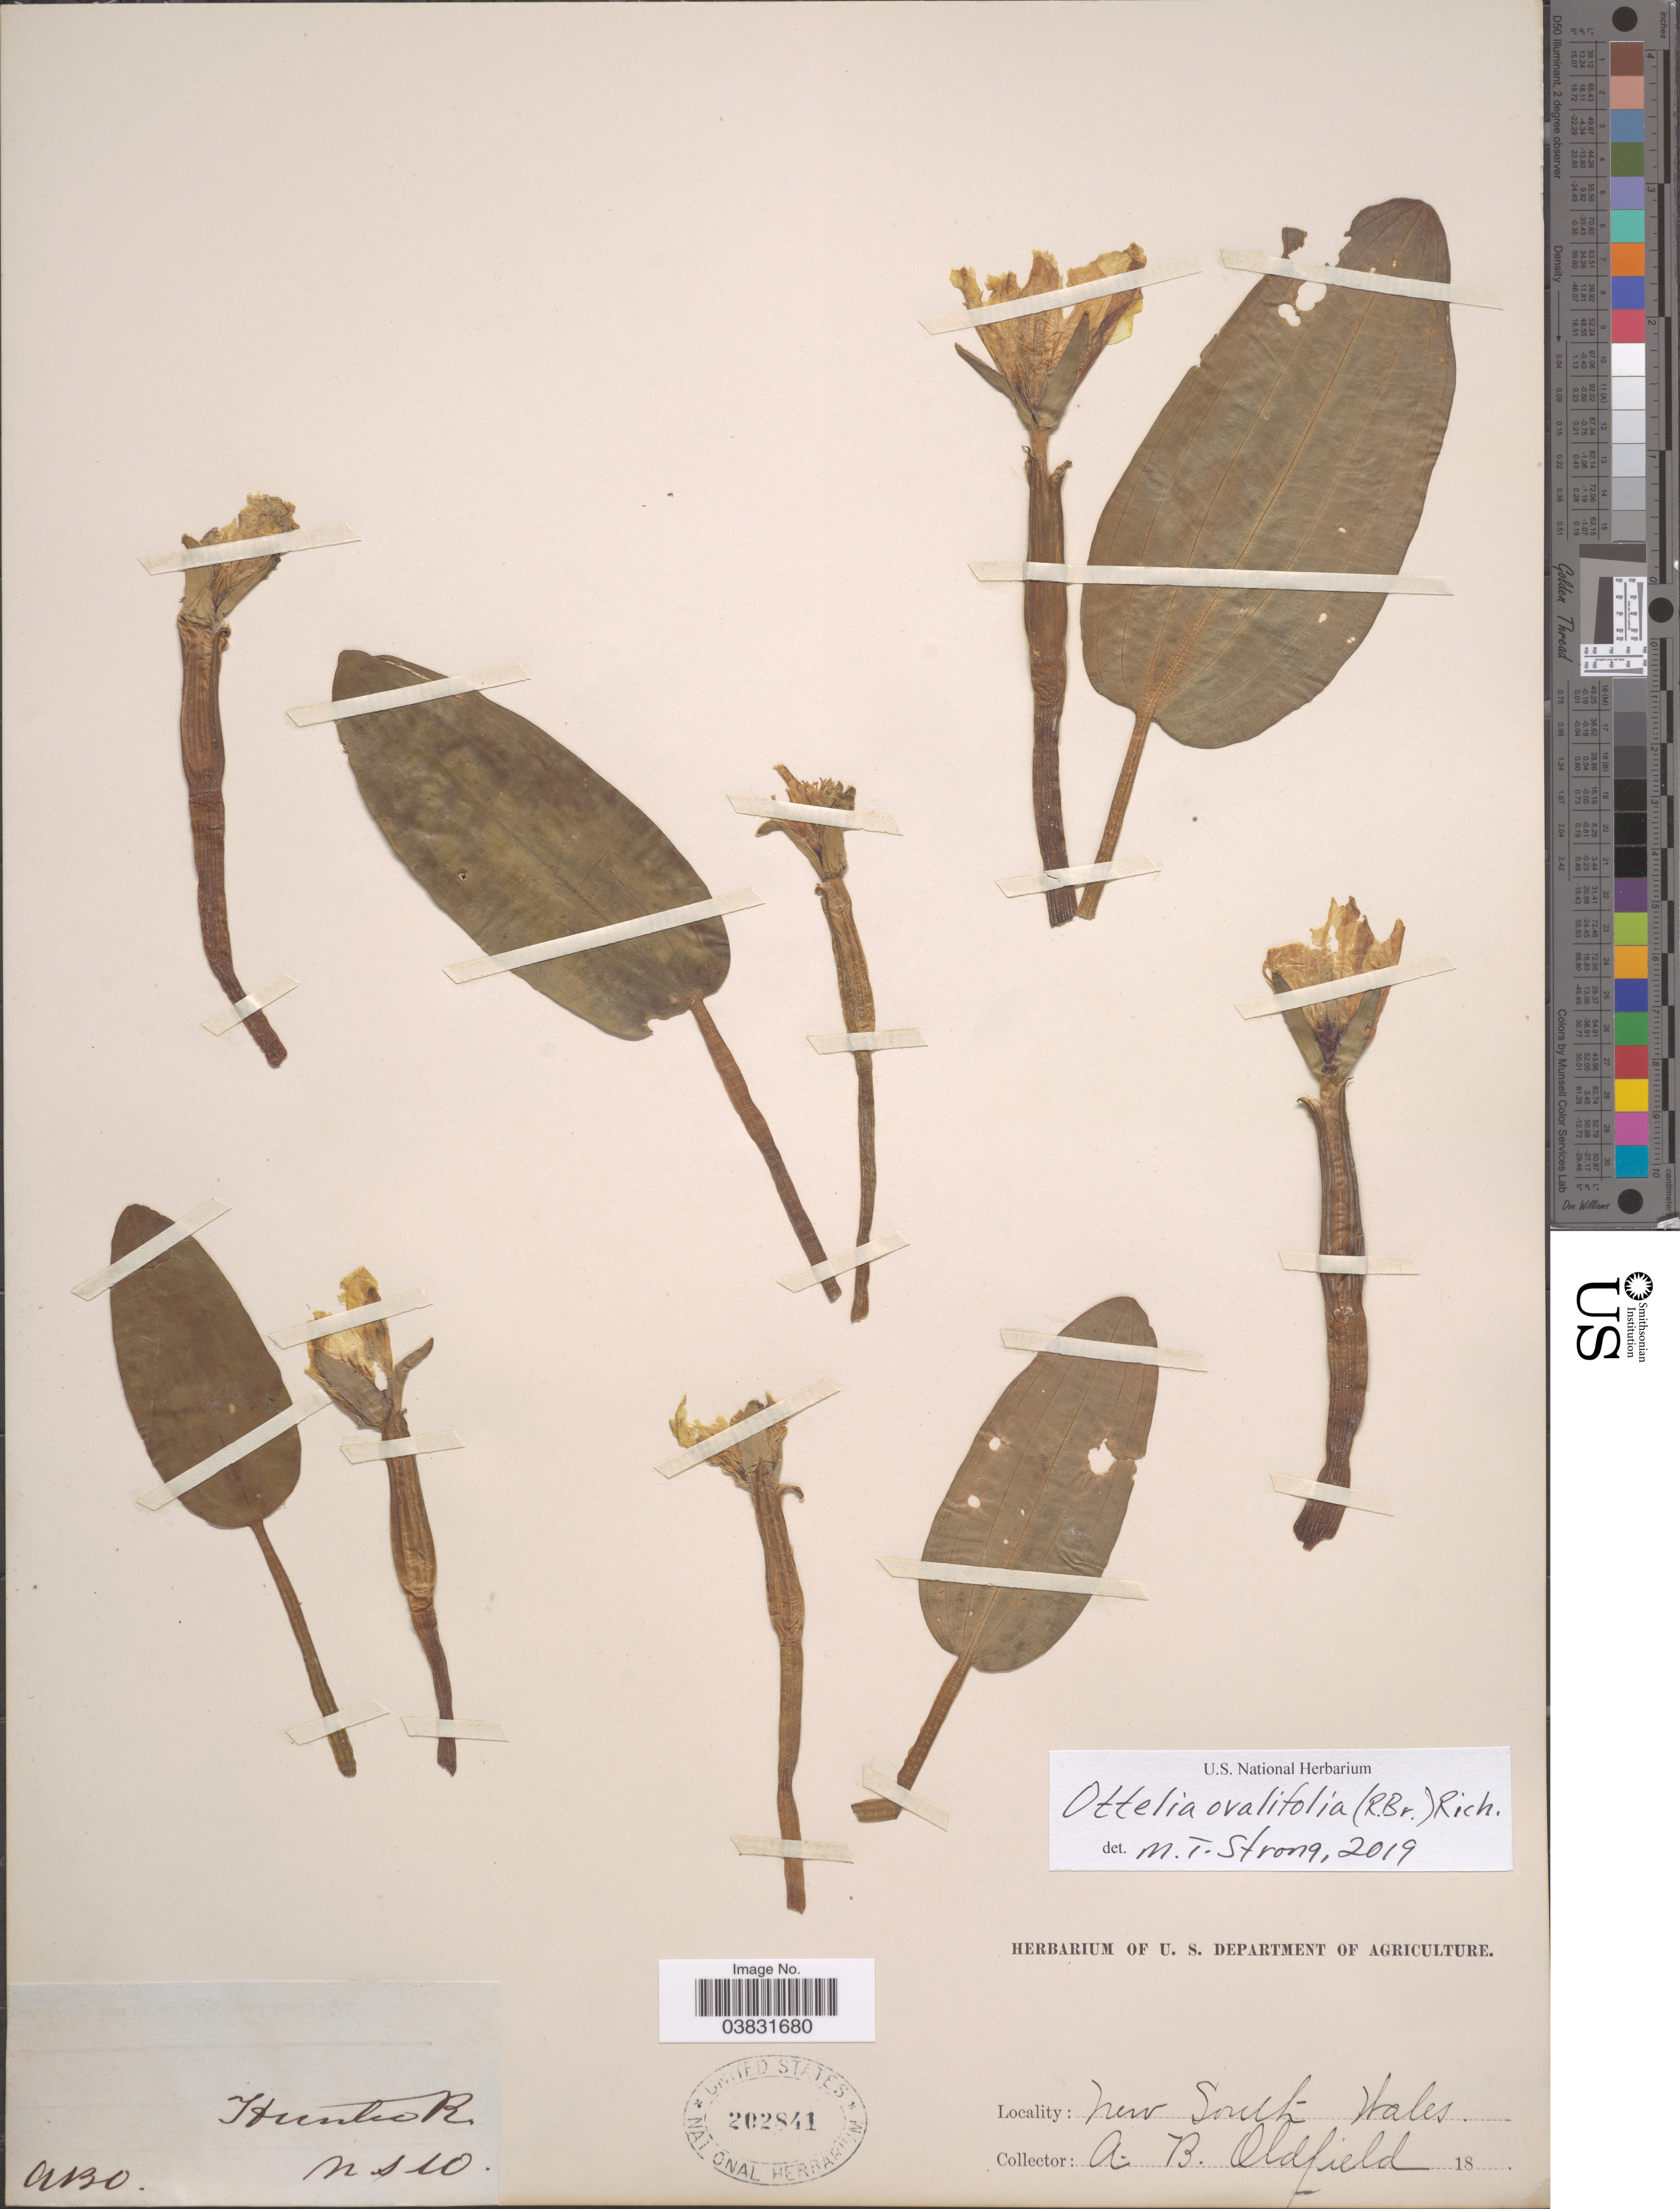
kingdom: Plantae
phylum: Tracheophyta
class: Liliopsida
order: Alismatales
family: Hydrocharitaceae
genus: Ottelia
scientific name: Ottelia ovalifolia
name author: (R. Br.) Rich.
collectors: A. Oldfield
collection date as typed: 18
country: Australia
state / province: New South Wales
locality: Hunter R.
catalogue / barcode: US 202841